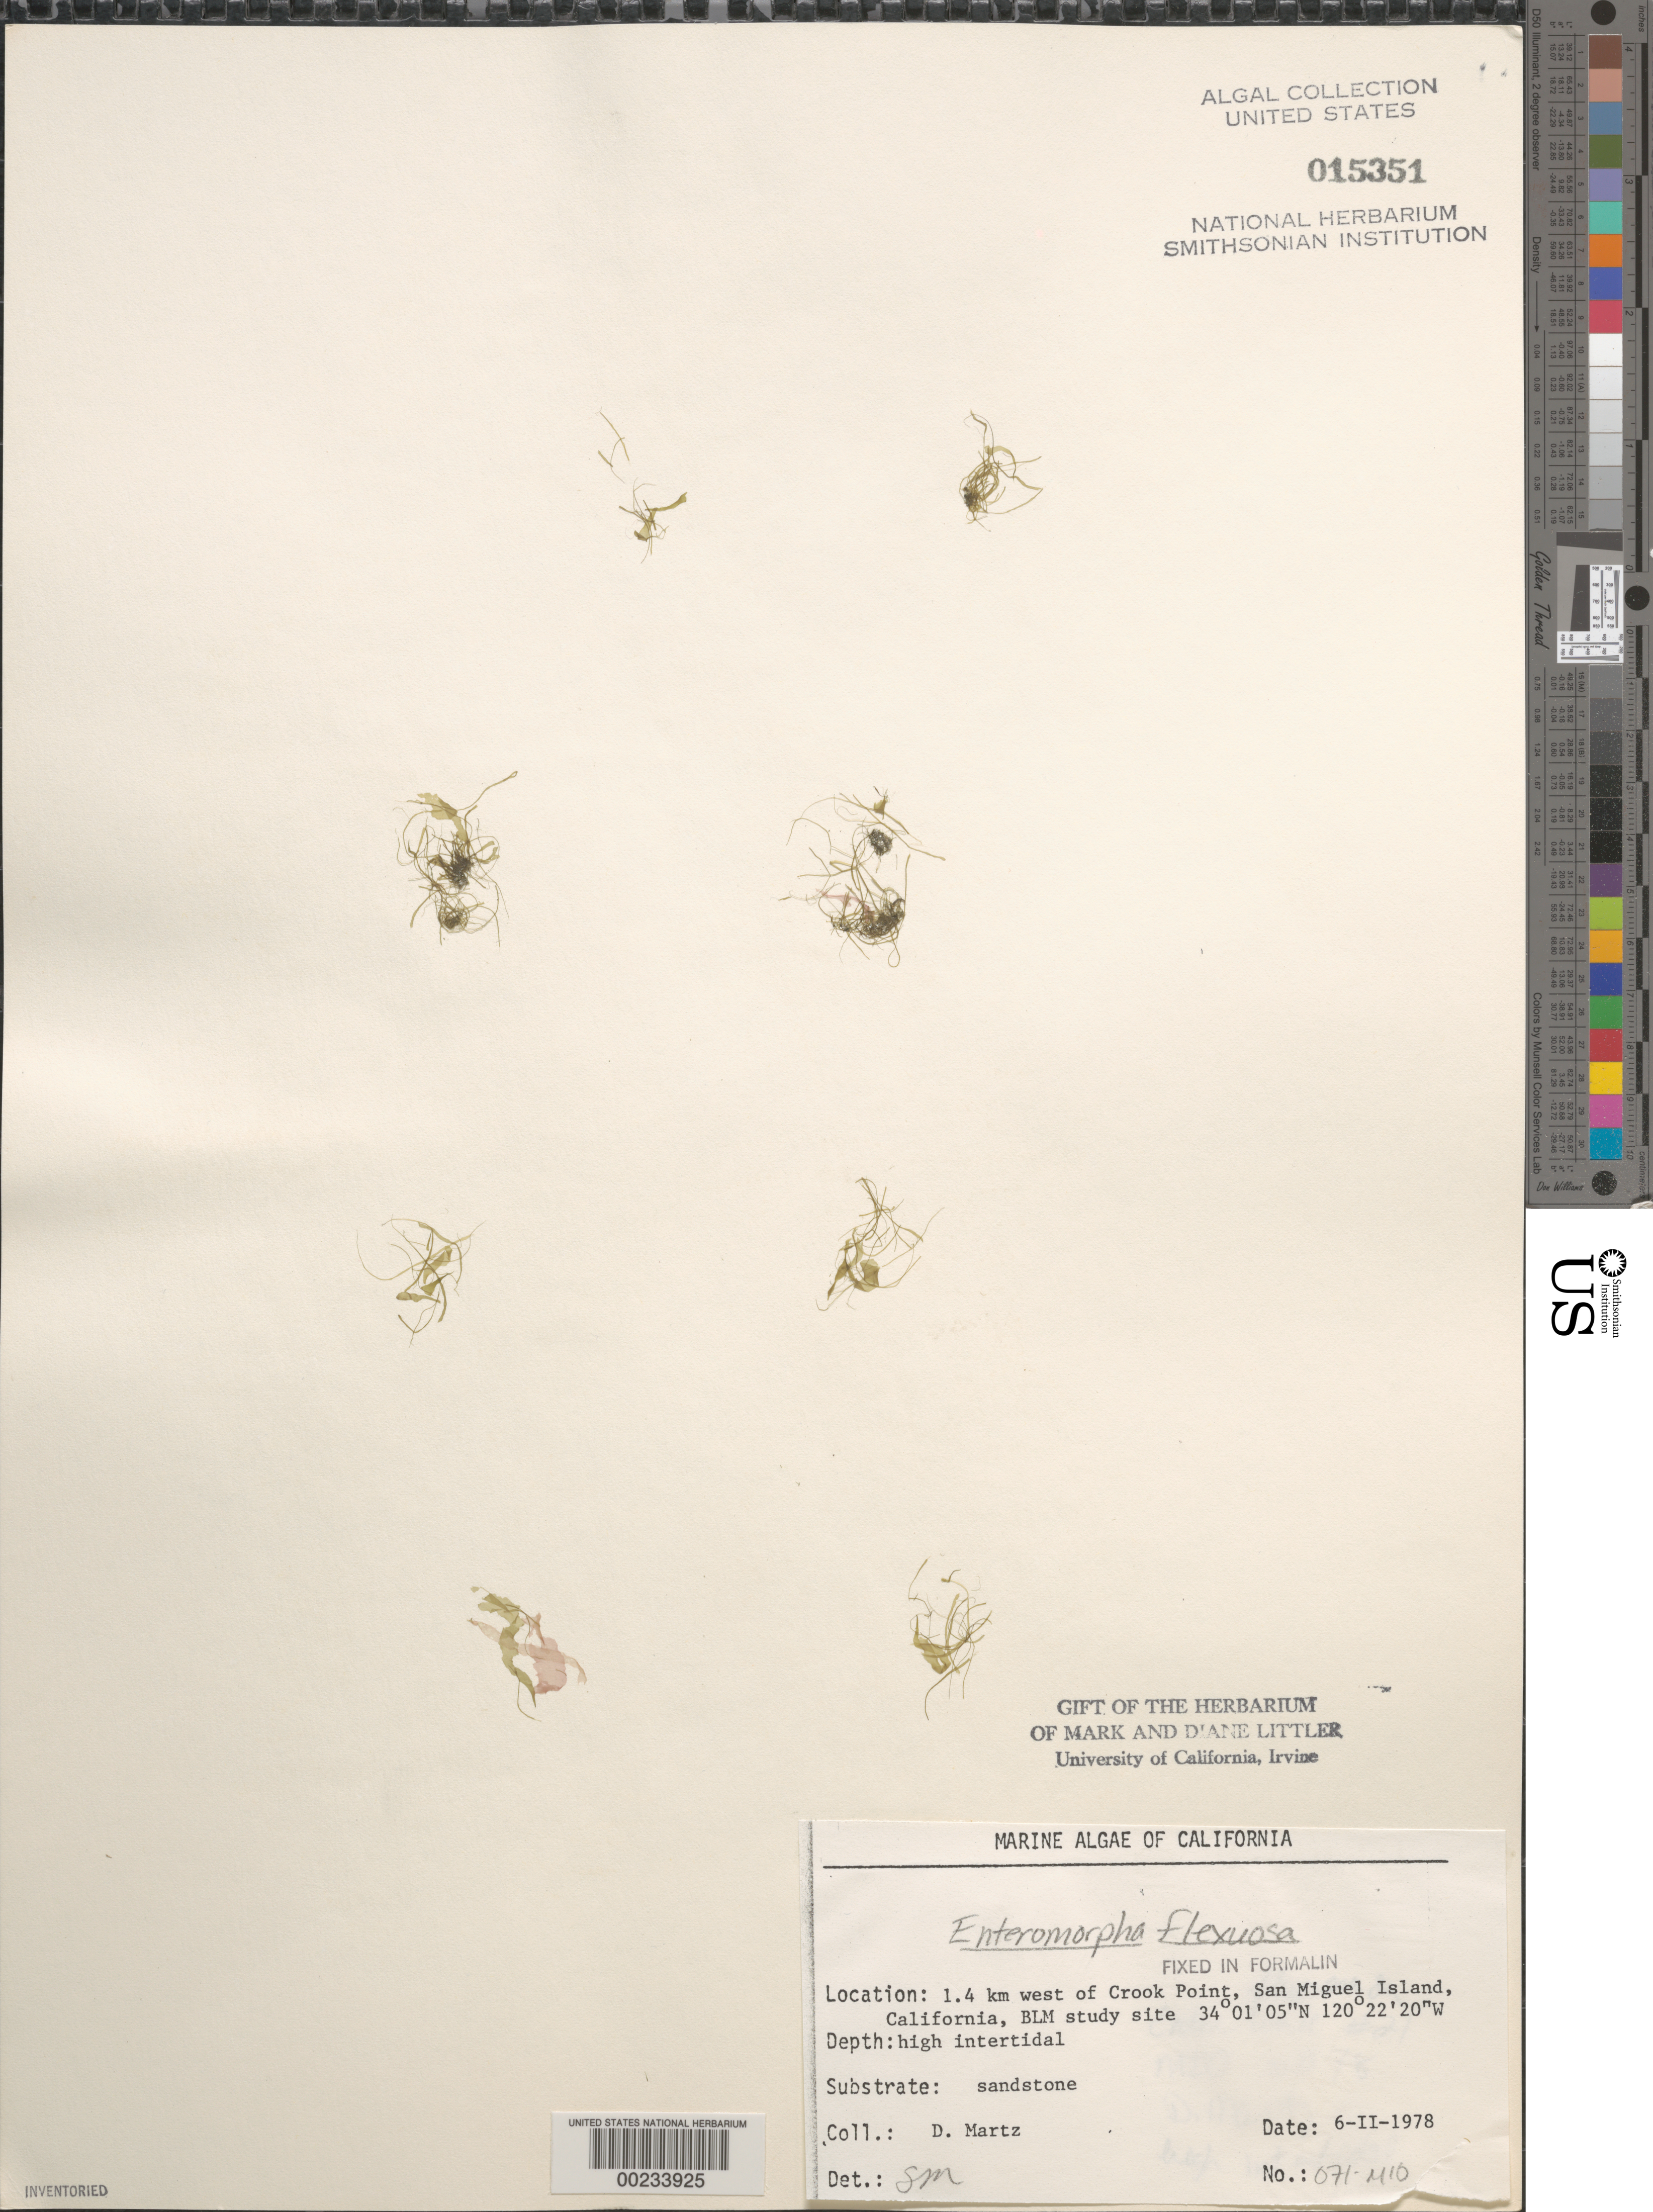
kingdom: Plantae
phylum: Chlorophyta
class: Ulvophyceae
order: Ulvales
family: Ulvaceae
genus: Ulva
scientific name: Ulva flexuosa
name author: Wulfen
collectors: D. Martz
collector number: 071-mio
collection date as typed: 06 Feb 1978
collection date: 1978-02-06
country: United States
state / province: California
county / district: Santa Barbara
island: San Miguel Island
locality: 1.4 km north of Crook Point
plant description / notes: BLM-SOCALBIGHT Rocky Intertidal Survey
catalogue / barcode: US 15351